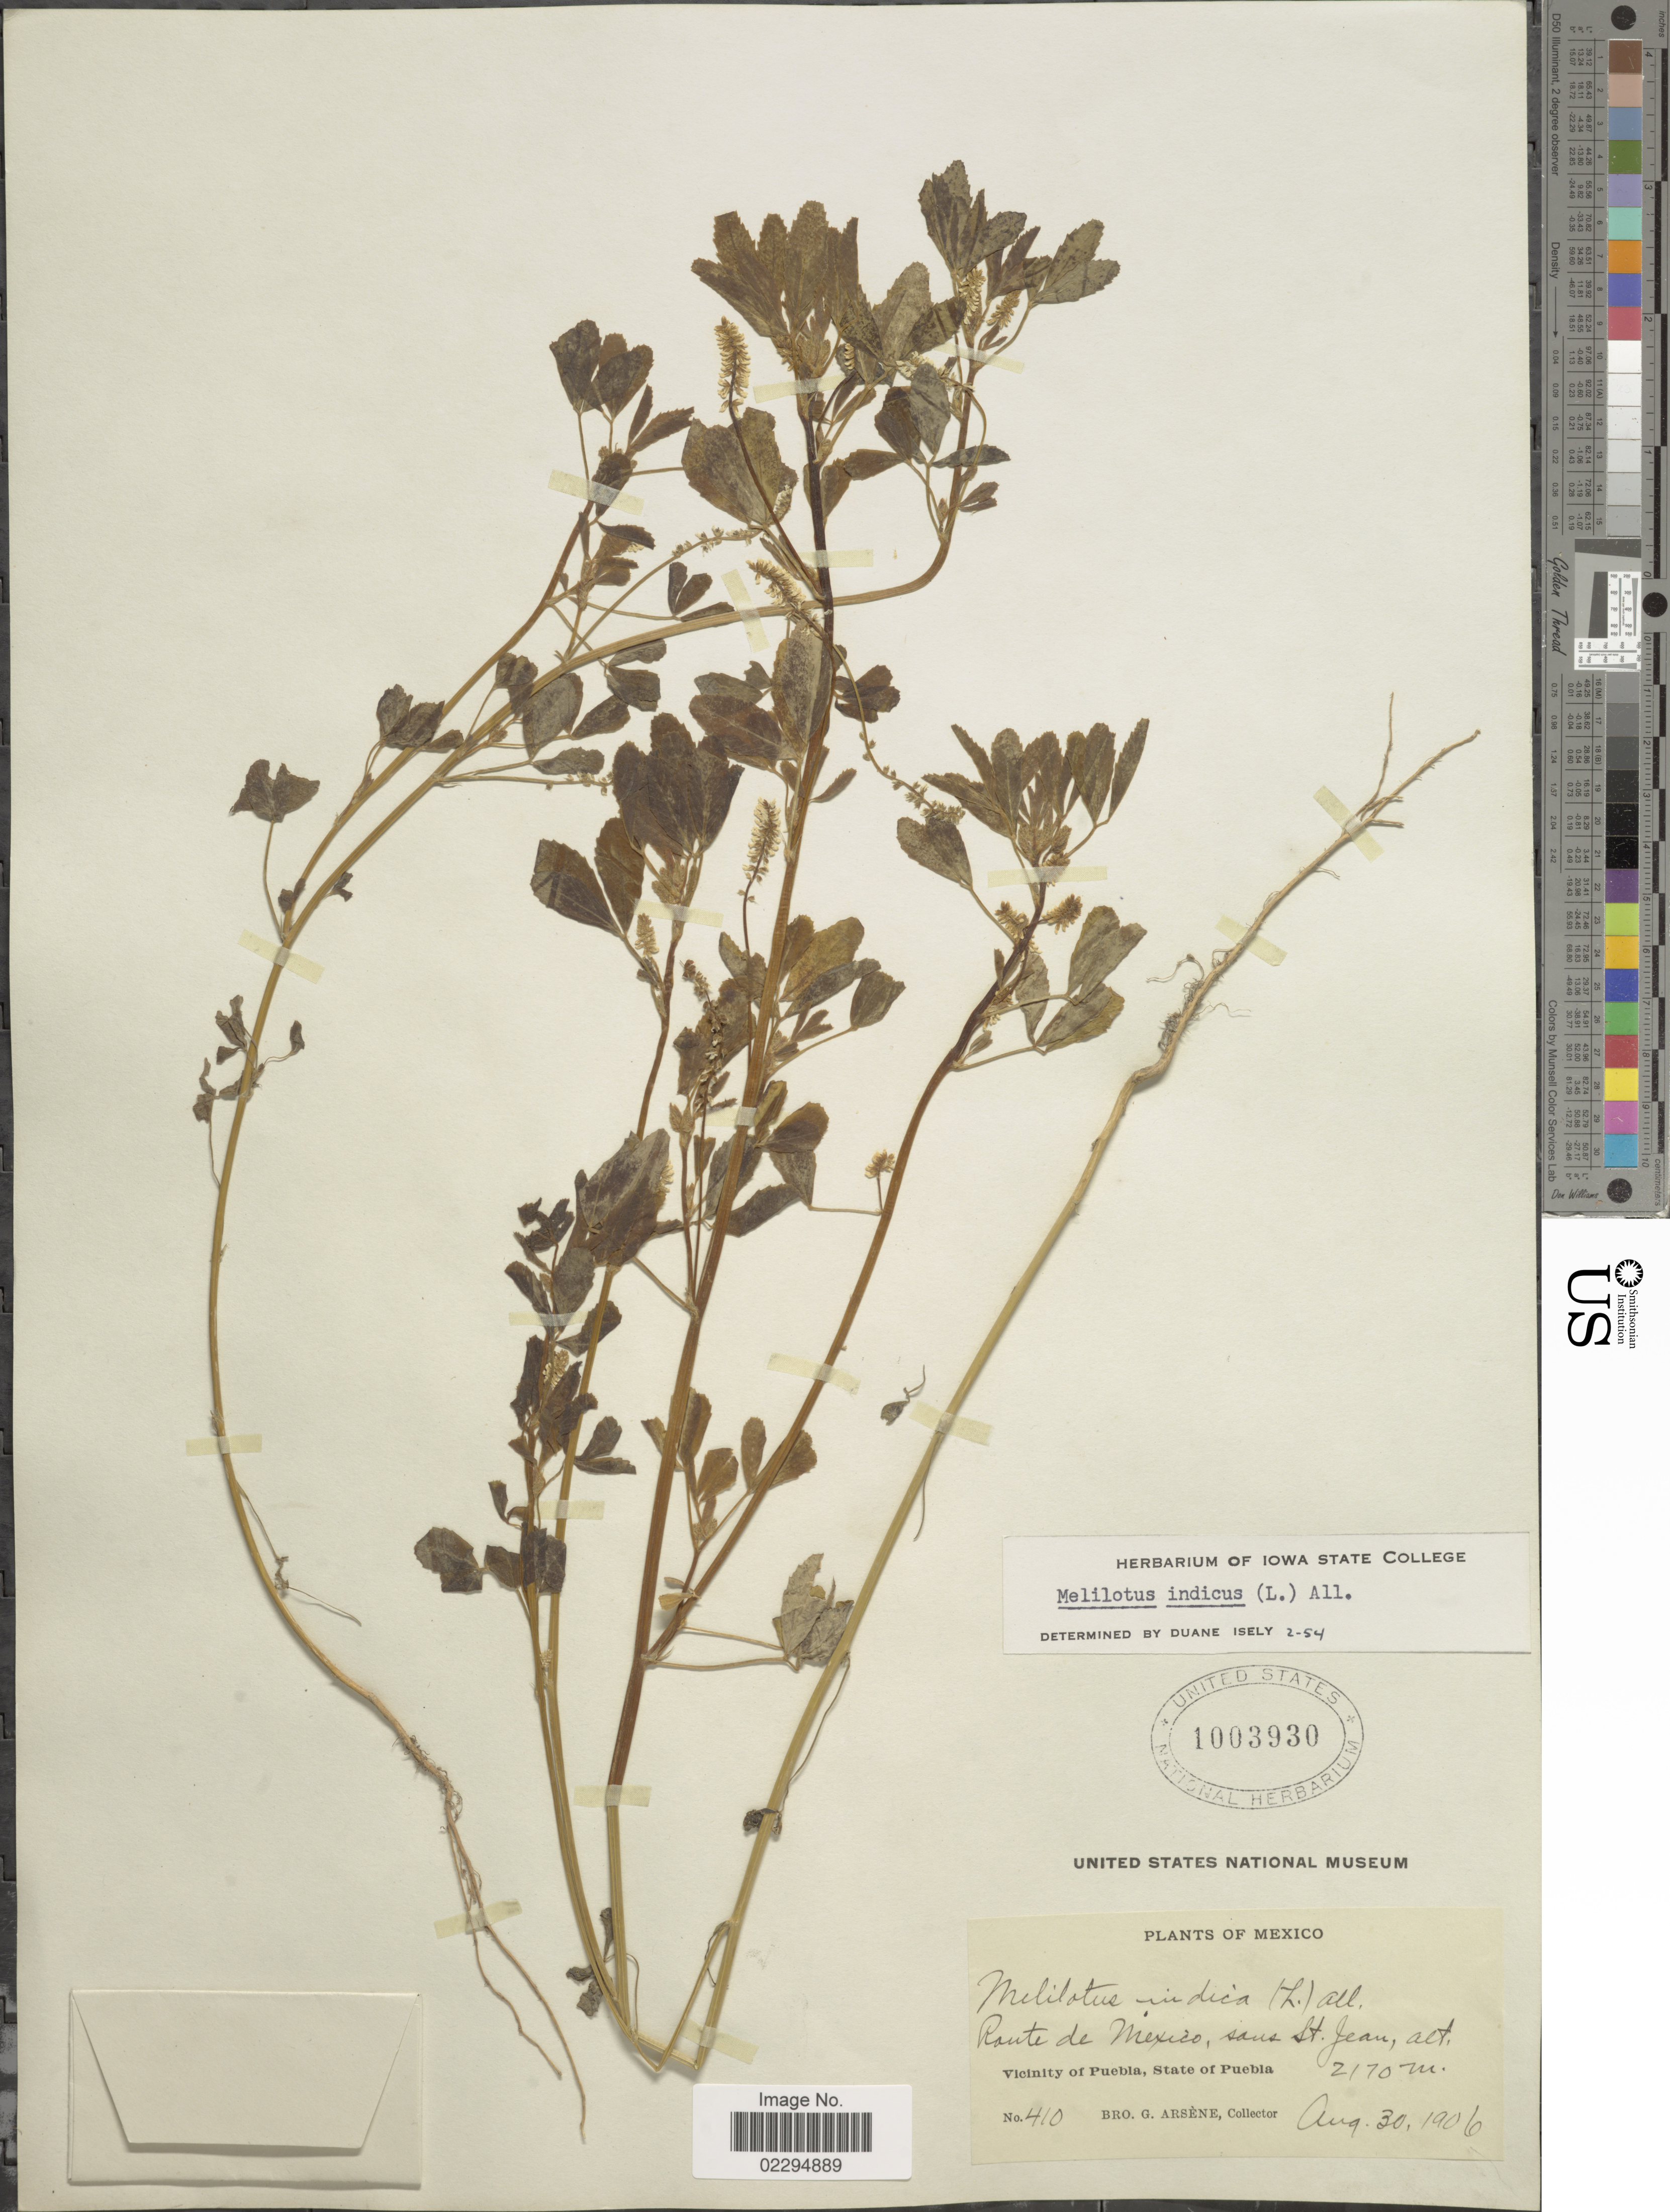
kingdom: Plantae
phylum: Tracheophyta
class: Magnoliopsida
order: Fabales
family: Fabaceae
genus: Melilotus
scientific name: Melilotus indicus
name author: (L.) All.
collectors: Bro. G. Arsène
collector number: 410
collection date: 1906-08-30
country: Mexico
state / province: Puebla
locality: Roite de Mexico, saus St Jean, Vicinity of Puebla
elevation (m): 2170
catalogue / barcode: US 1003930